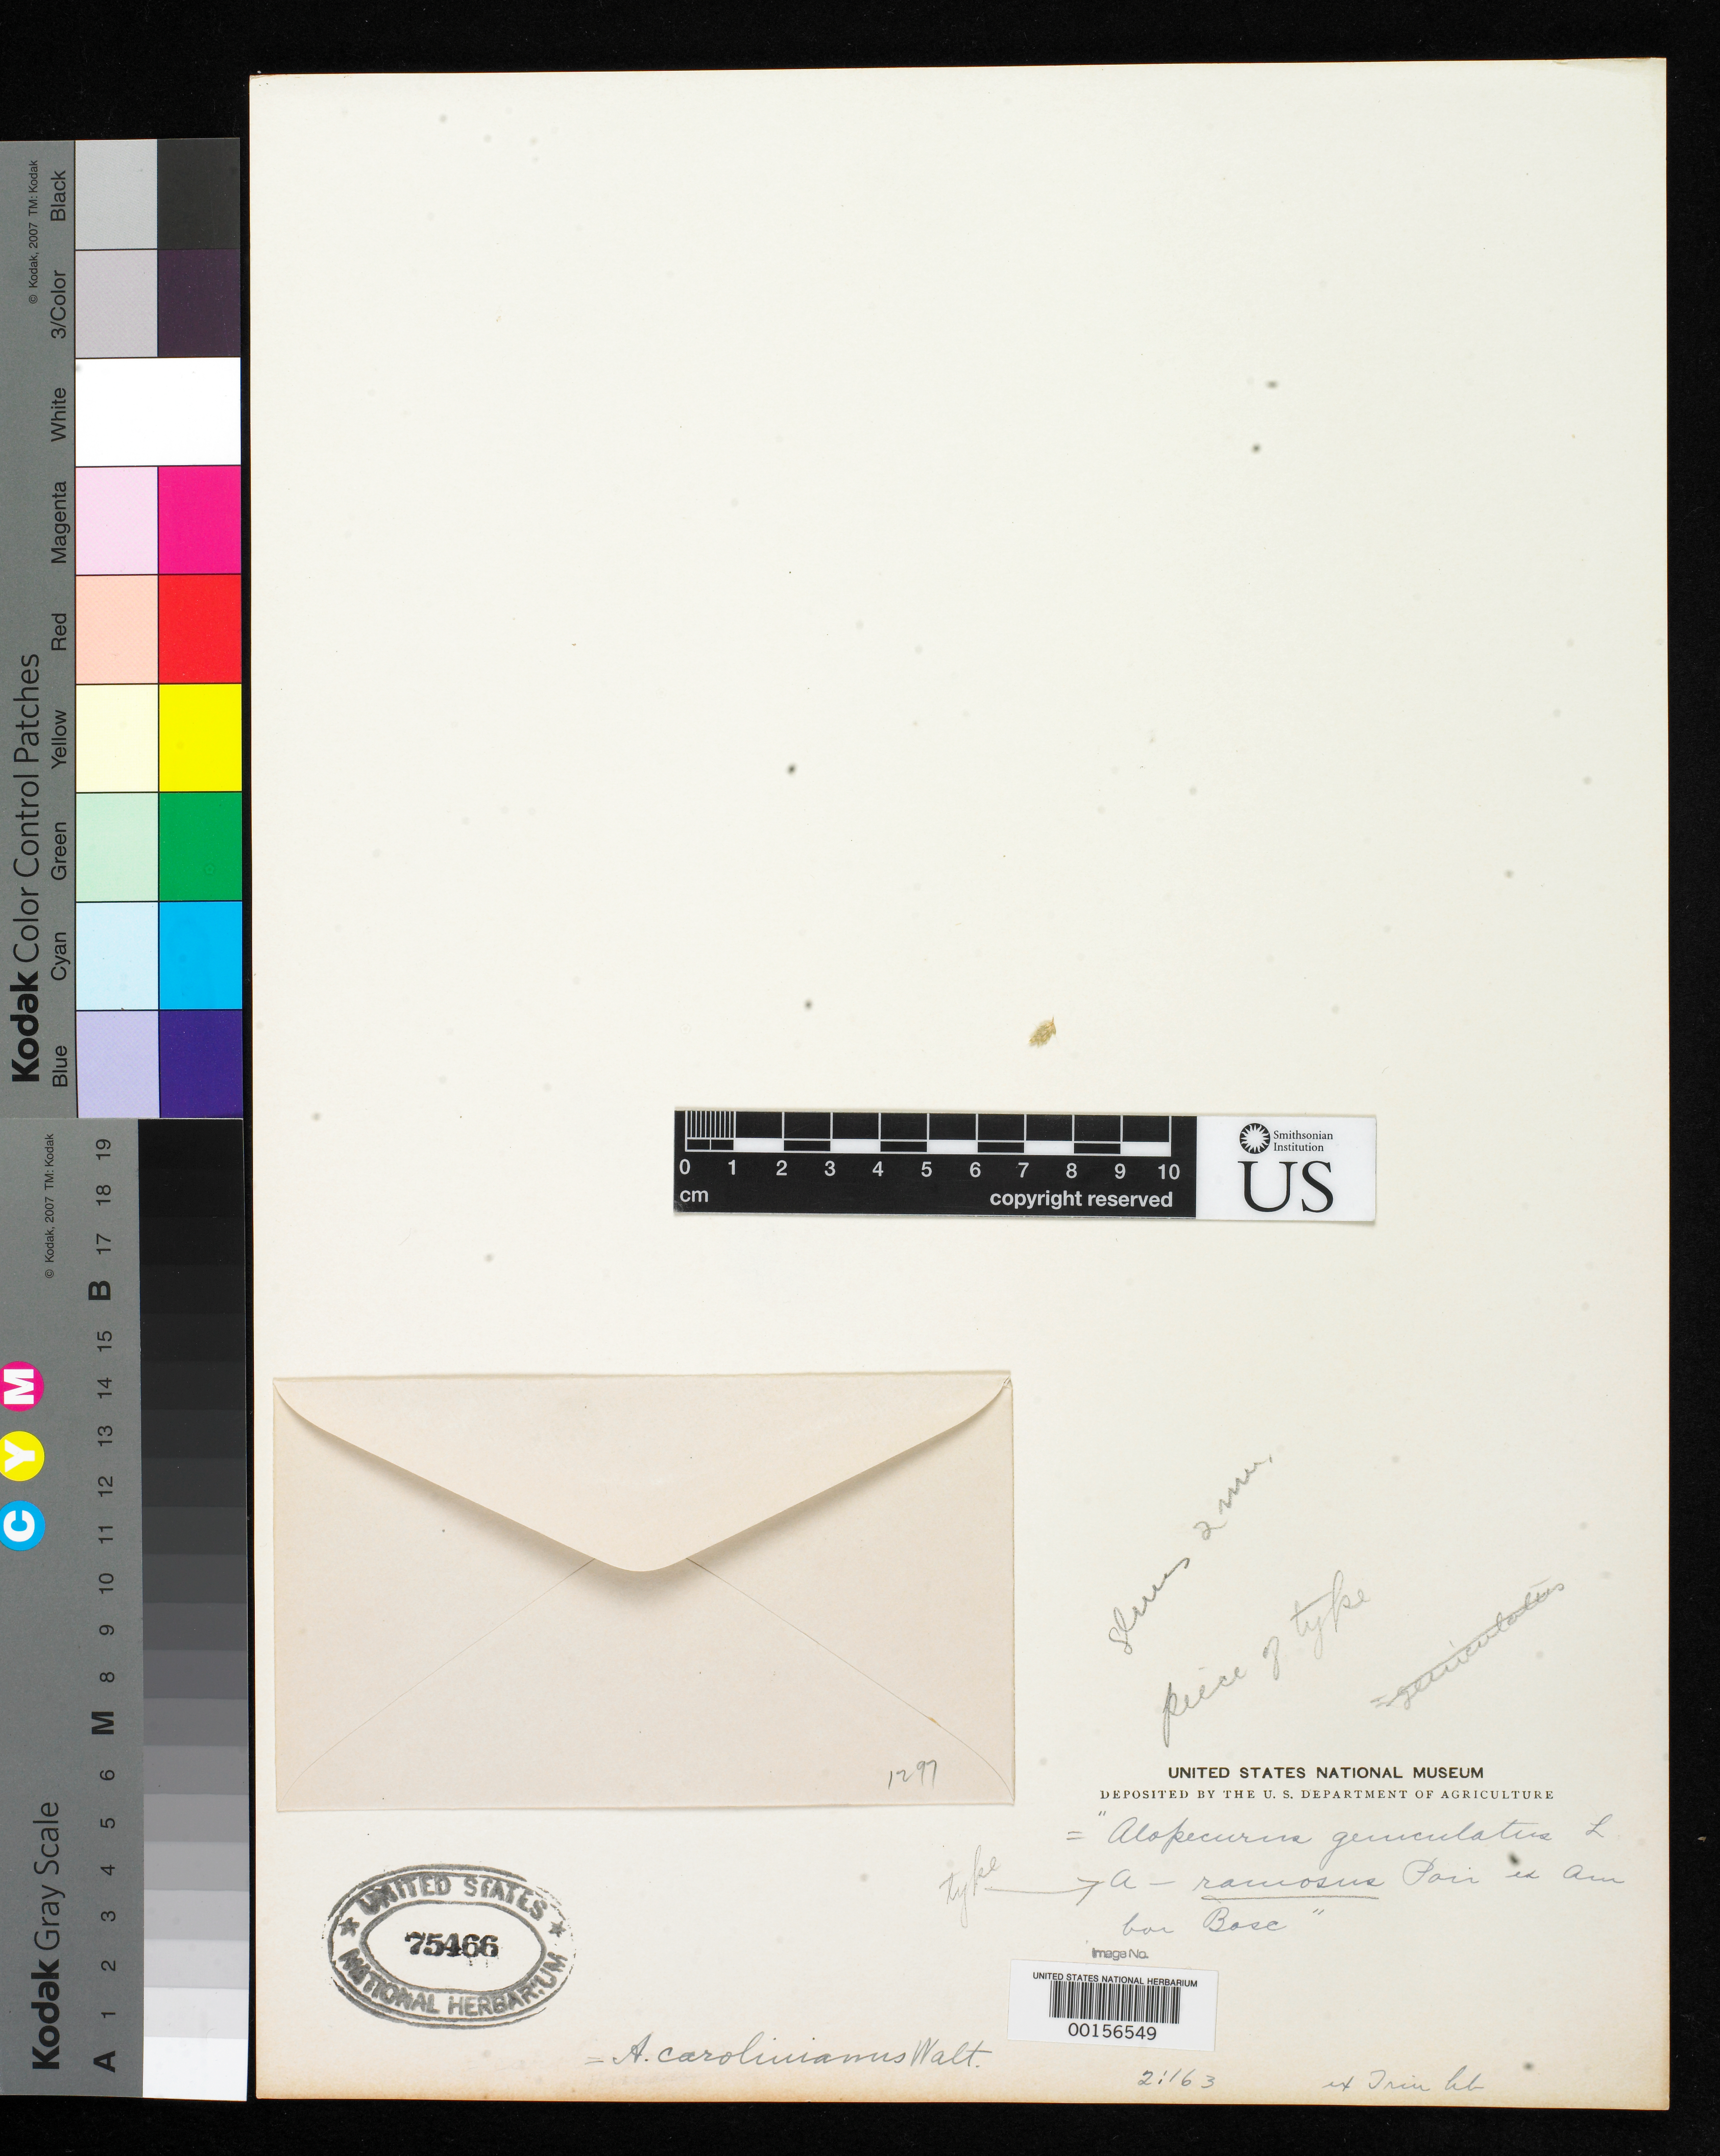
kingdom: Plantae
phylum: Tracheophyta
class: Liliopsida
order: Poales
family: Poaceae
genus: Alopecurus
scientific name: Alopecurus ramosus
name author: Poir. in Lam.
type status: Type Fragment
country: United States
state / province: South Carolina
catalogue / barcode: US 75466